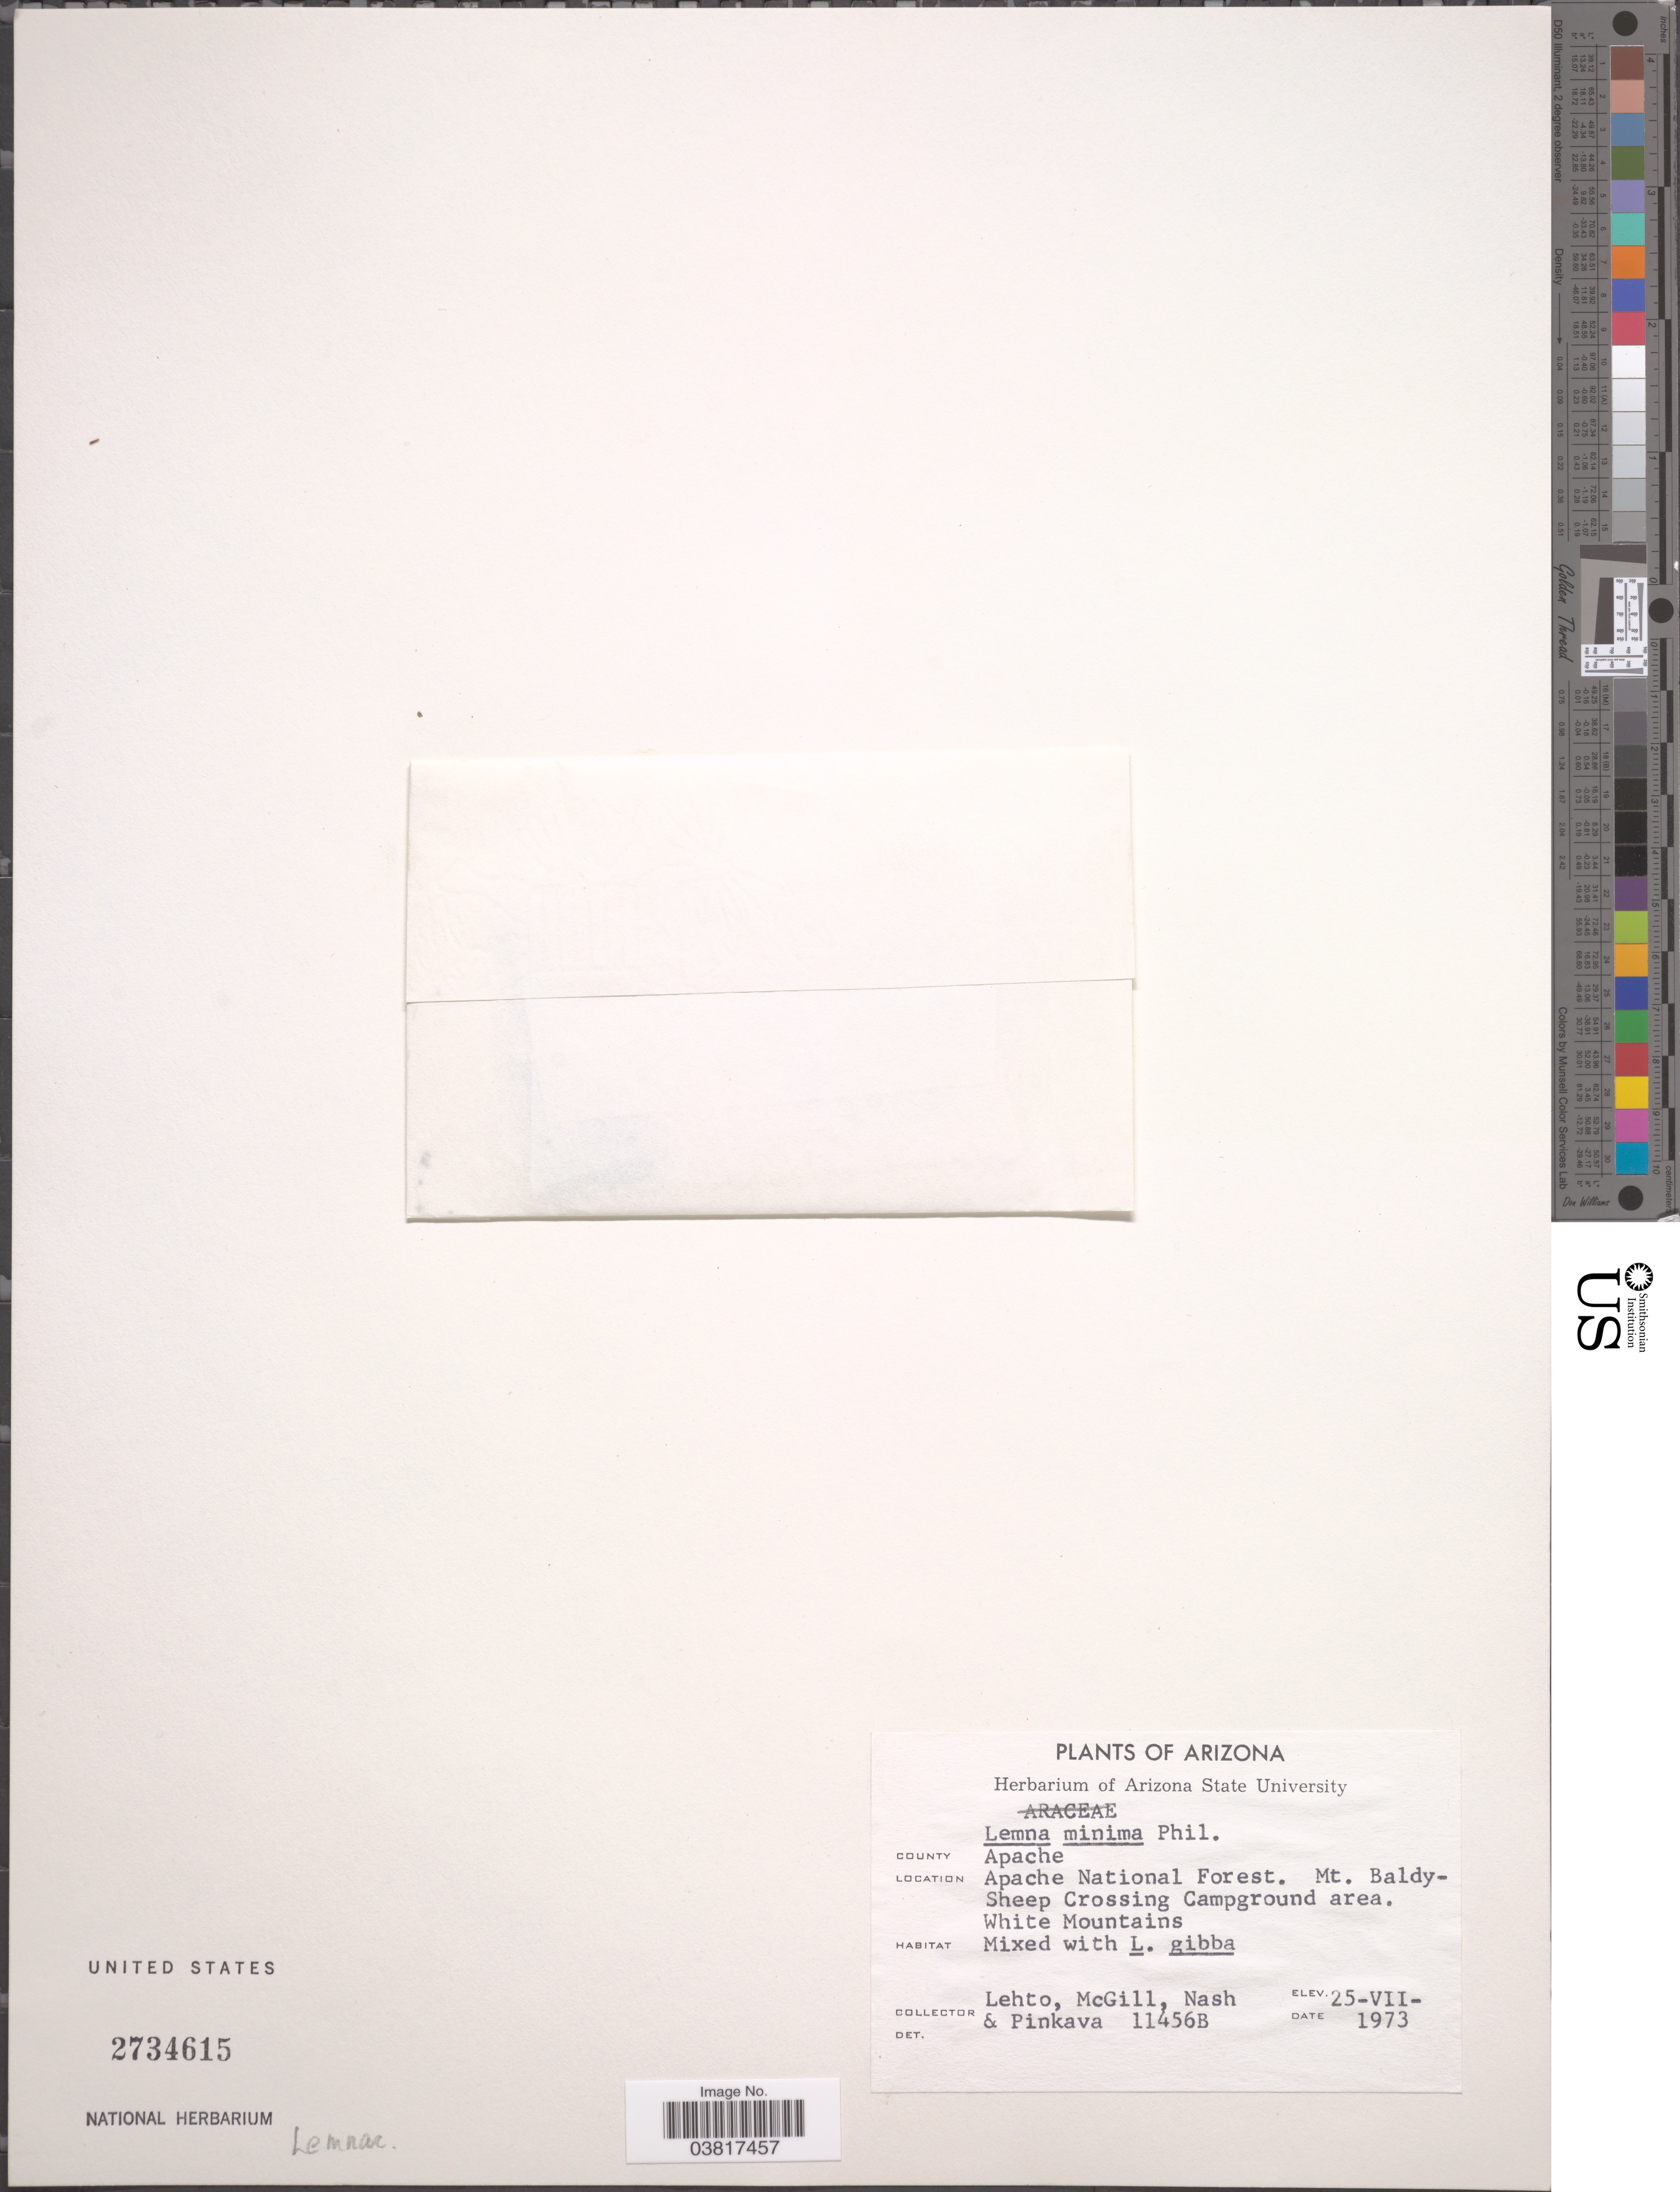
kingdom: Plantae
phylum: Tracheophyta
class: Liliopsida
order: Alismatales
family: Araceae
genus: Lemna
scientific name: Lemna minima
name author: Thuill. ex P. Beauv.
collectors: -. Lehto, -. McGill, -- Nash & -. Pinkava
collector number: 11456B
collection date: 1973-07-25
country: United States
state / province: Arizona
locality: County Apache. Apache National Forest. Mt. Baldy-Sheep Crossing Campground area. White Mountains.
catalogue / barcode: US 2734615